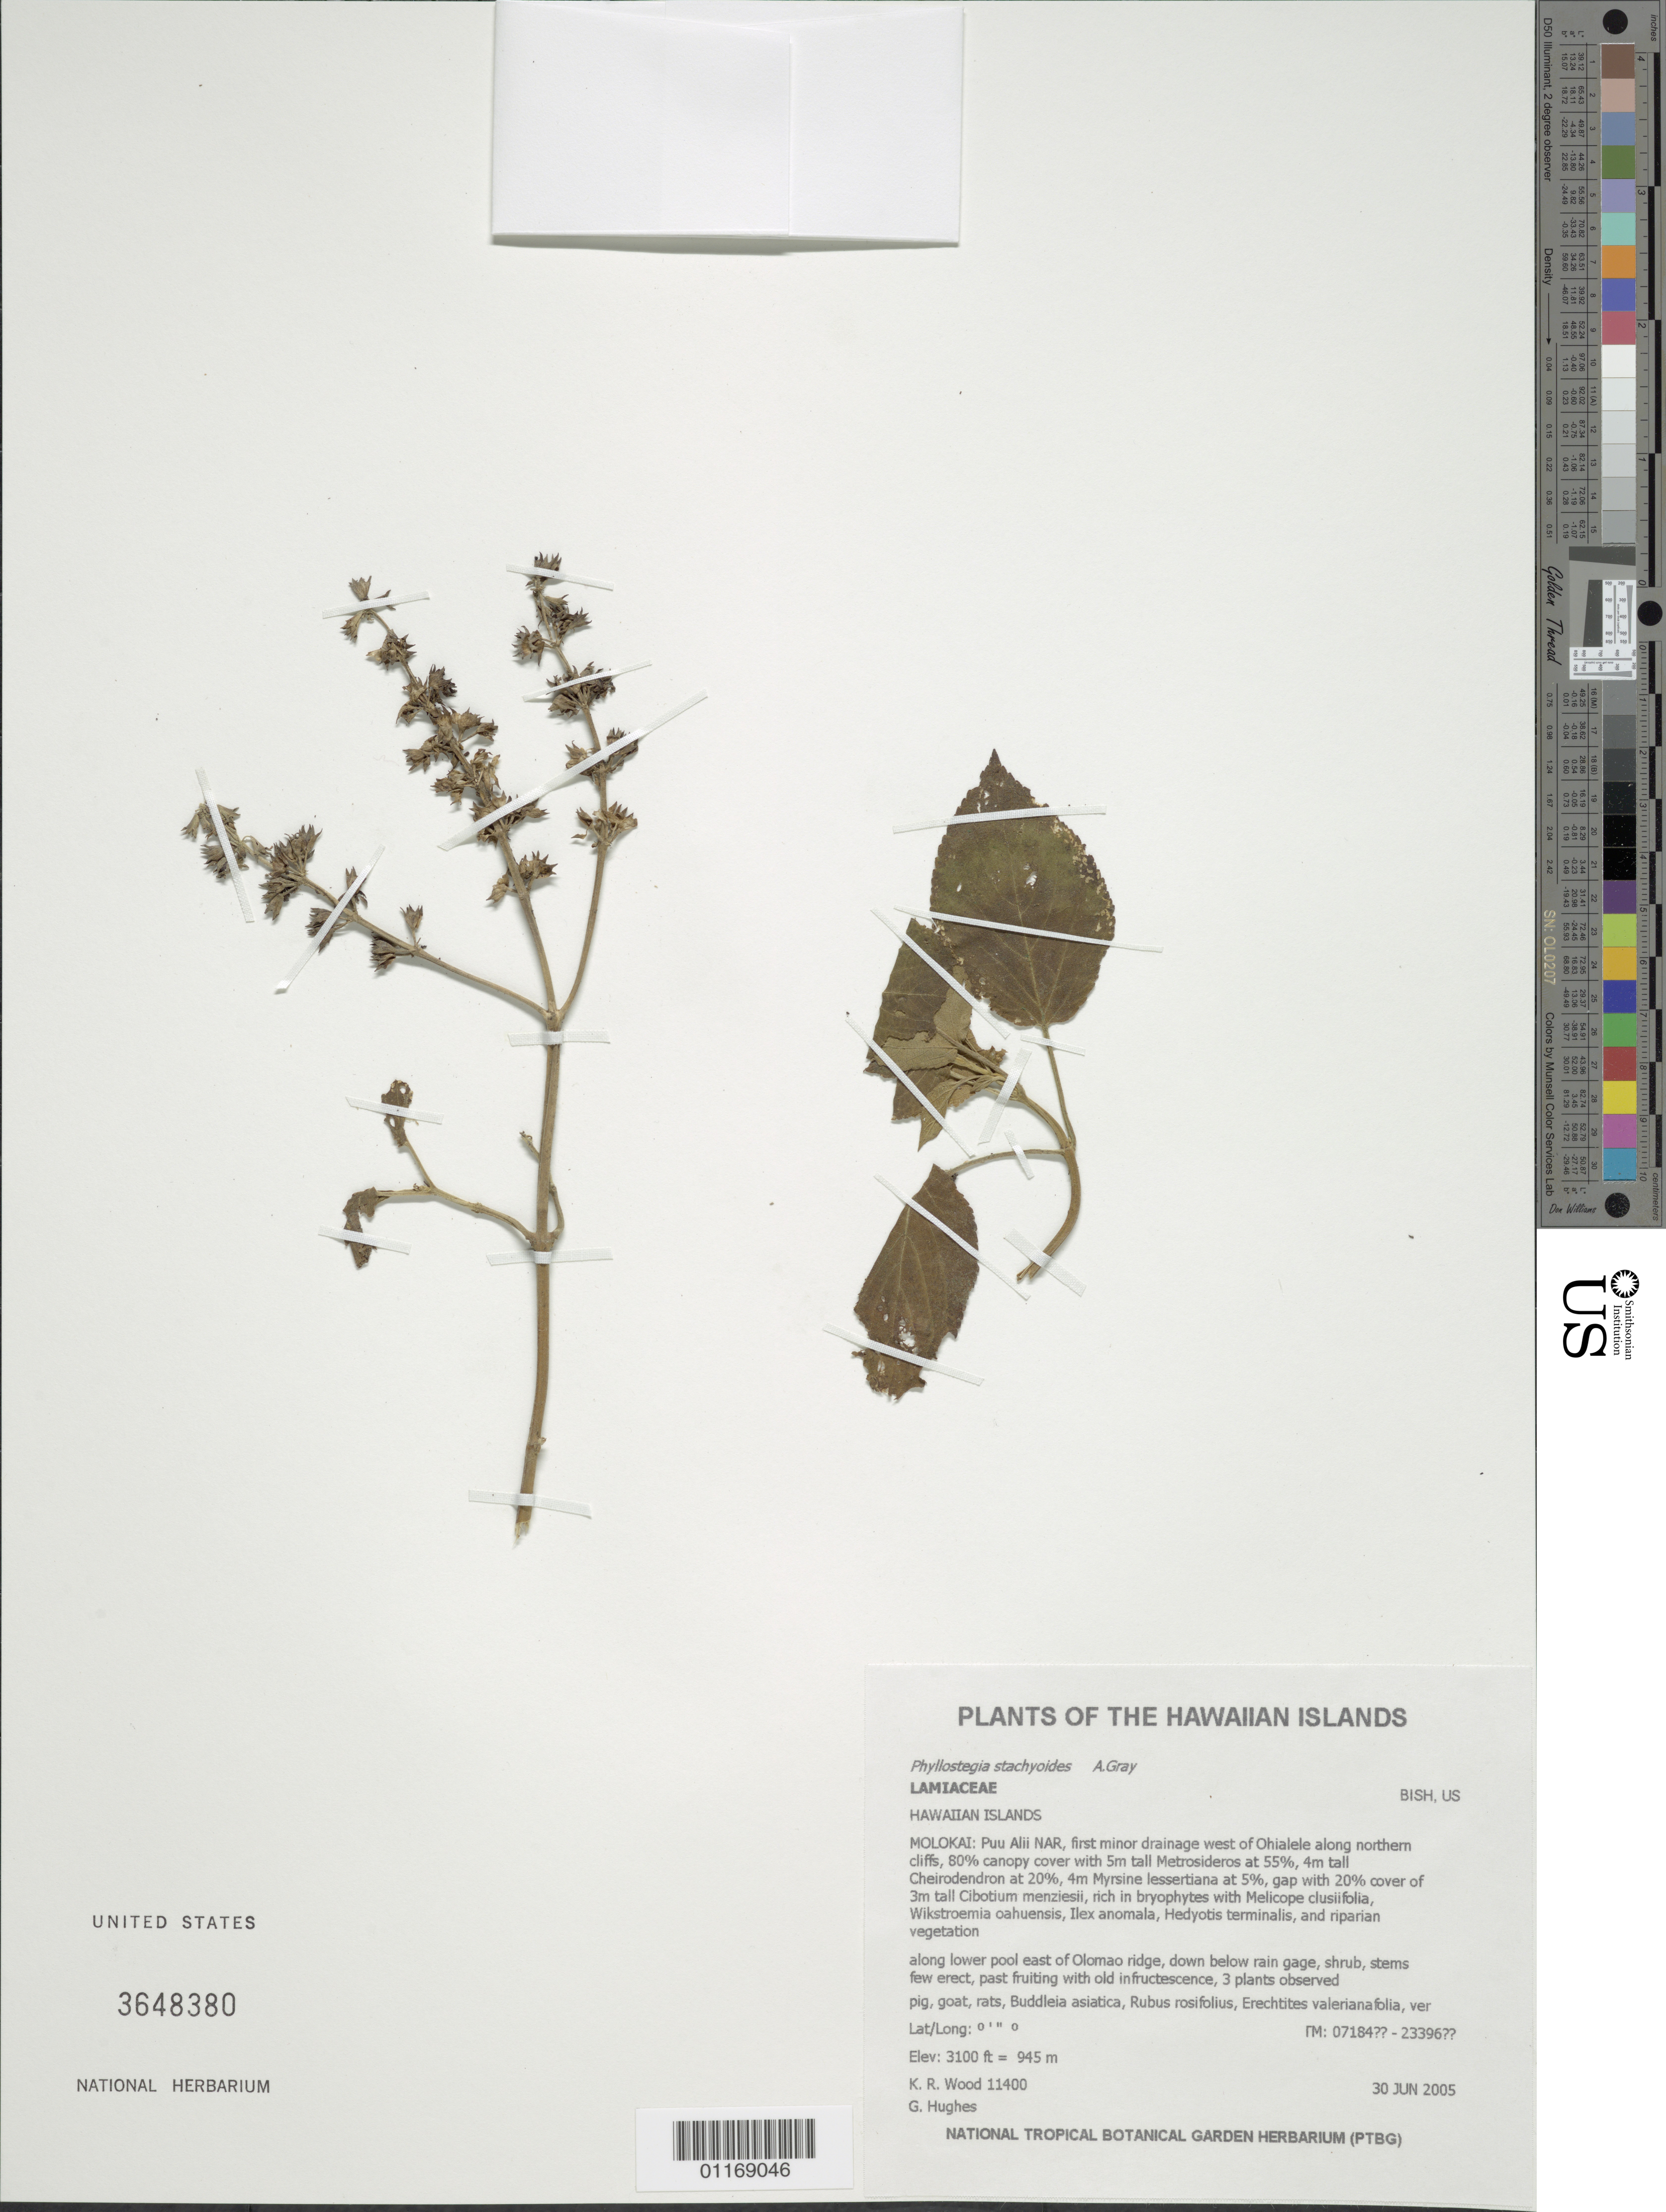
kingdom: Plantae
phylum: Tracheophyta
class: Magnoliopsida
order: Lamiales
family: Lamiaceae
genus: Phyllostegia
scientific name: Phyllostegia stachyoides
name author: A. Gray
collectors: K. R. Wood & G. Hughes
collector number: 11400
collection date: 2005-06-30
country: United States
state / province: Hawaii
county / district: Maui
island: Moloka'i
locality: Pu'u Ali'i NAR, first minor drainage west of Ohialele along northern cliffs, along lower pool east of Olomao ridge, down below rain gauge.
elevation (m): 945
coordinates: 07184??, 23396??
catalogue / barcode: US 3648380